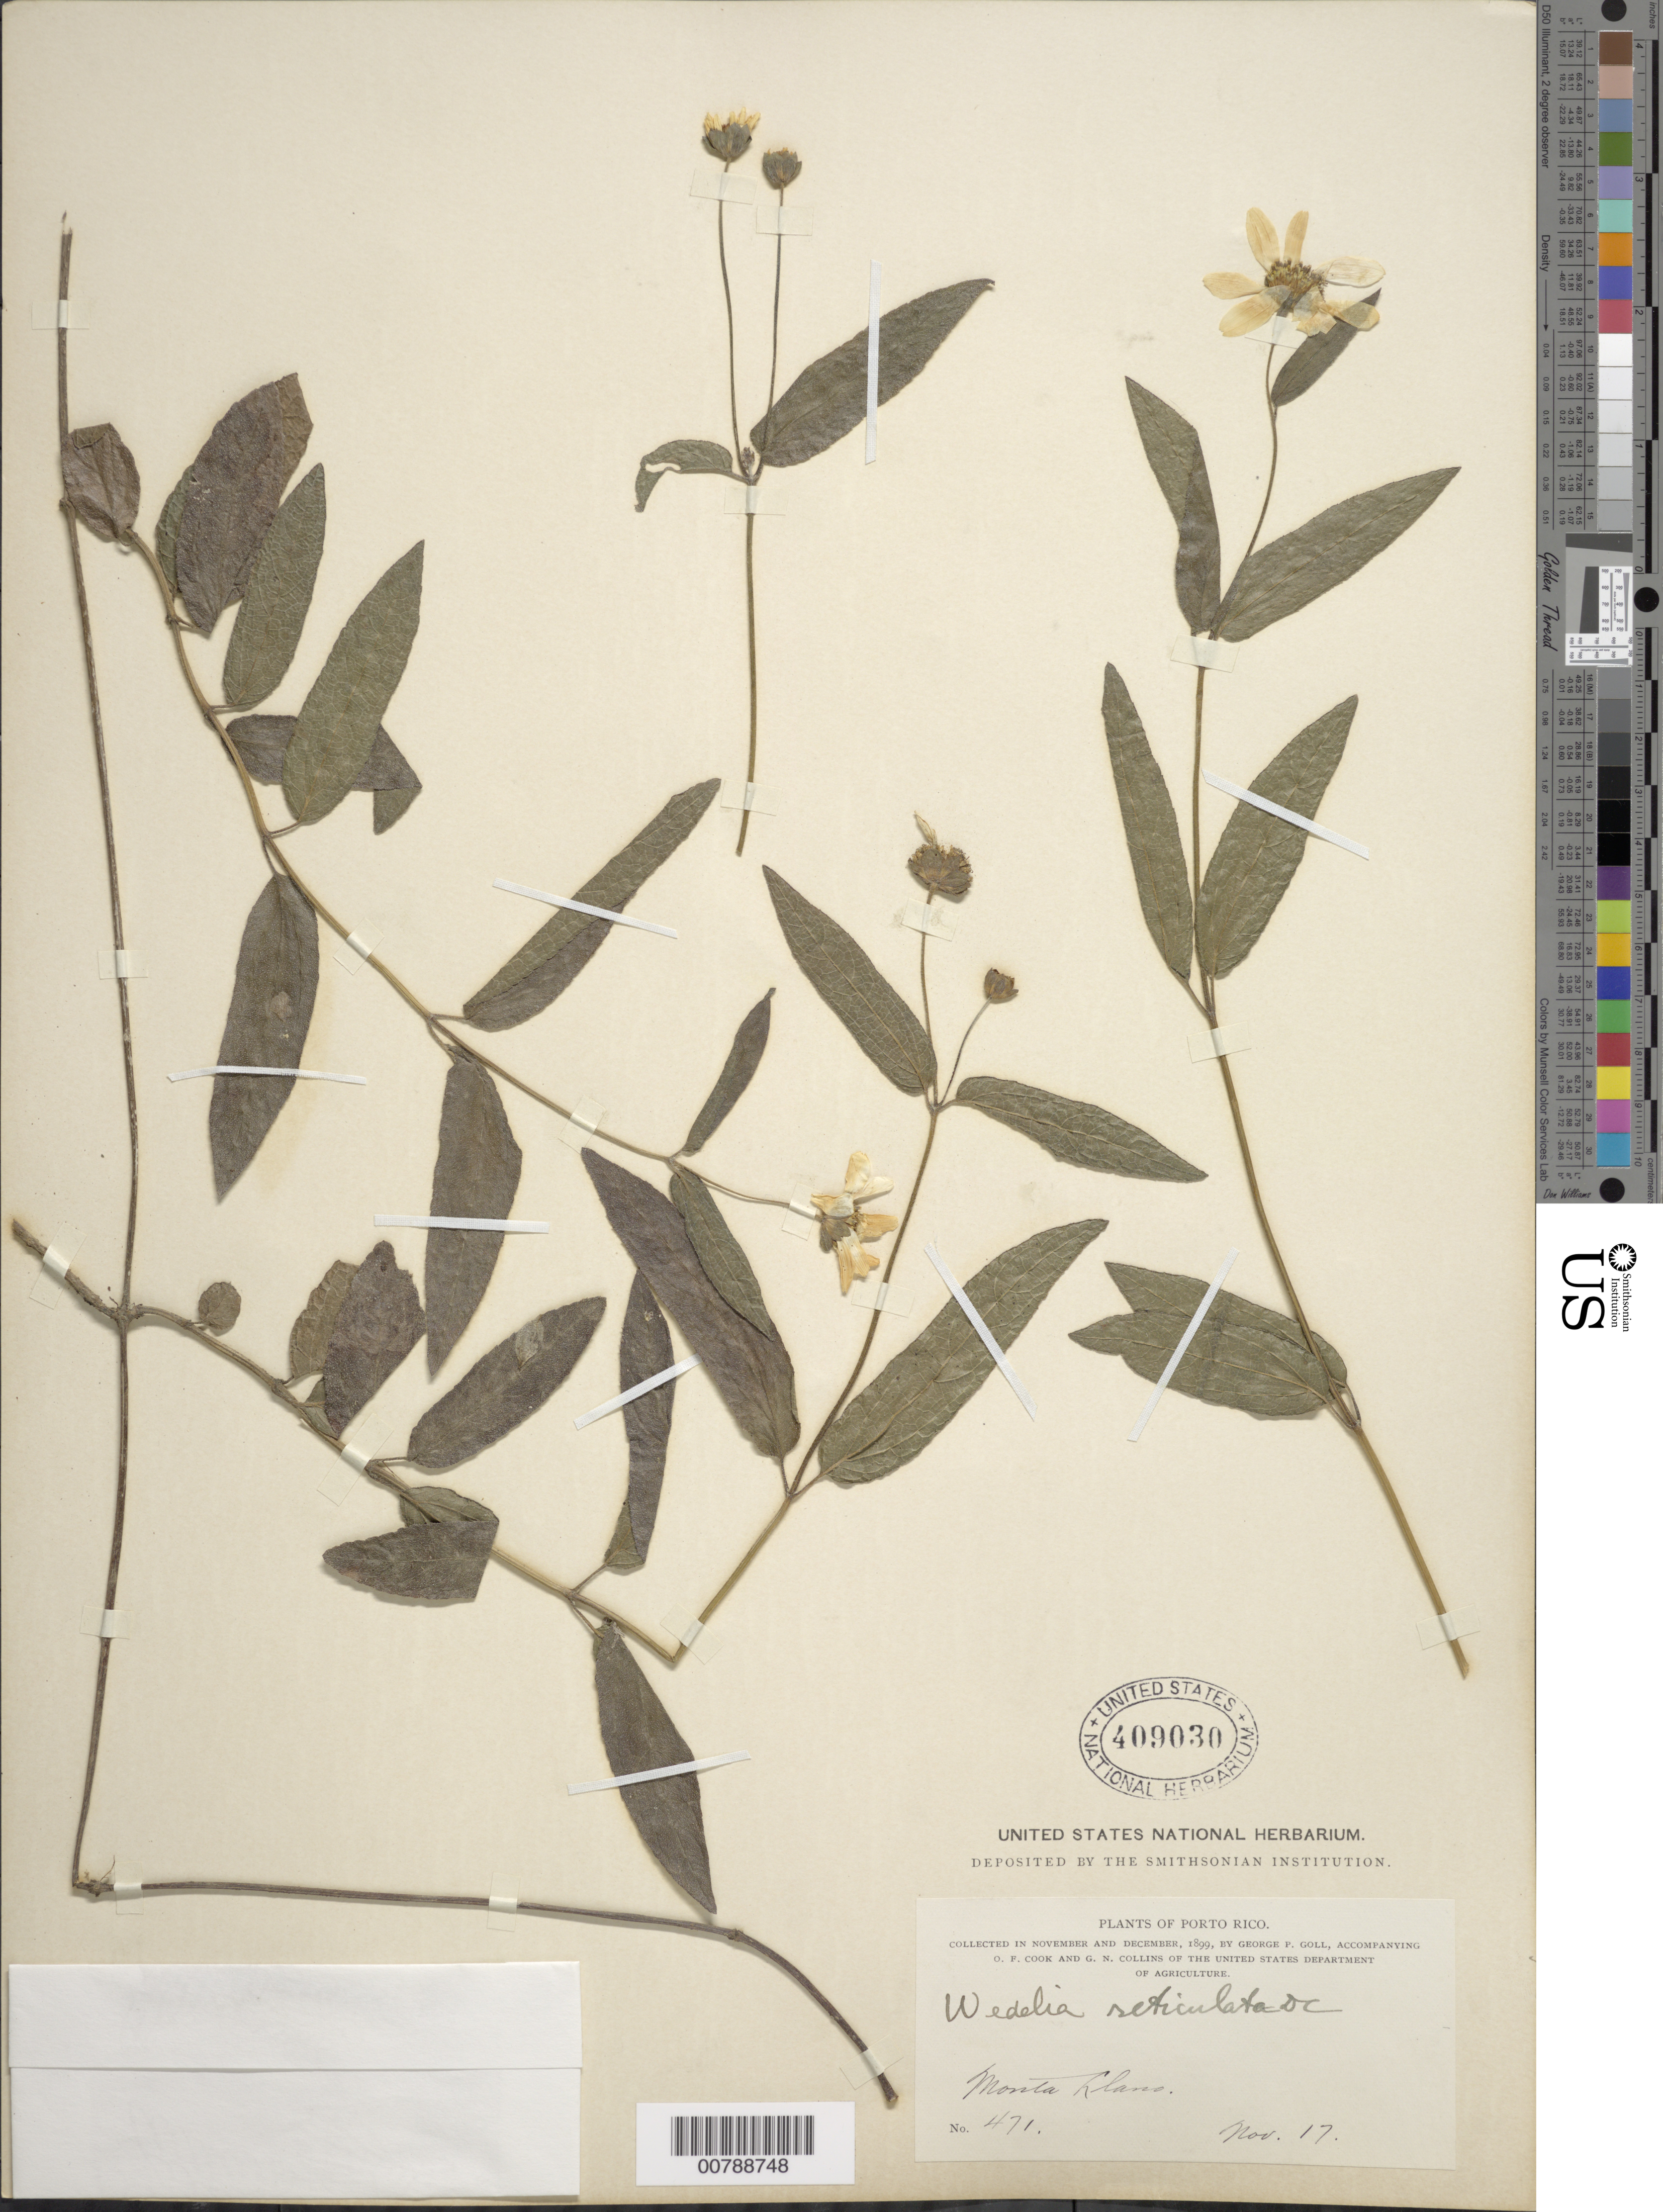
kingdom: Plantae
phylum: Tracheophyta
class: Magnoliopsida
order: Asterales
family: Asteraceae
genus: Wedelia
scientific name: Wedelia reticulata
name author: DC.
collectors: G. Goll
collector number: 471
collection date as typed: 17 Nov 1899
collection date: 1899-11-17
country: Puerto Rico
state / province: Cayey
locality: Monte Llano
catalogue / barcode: US 409030